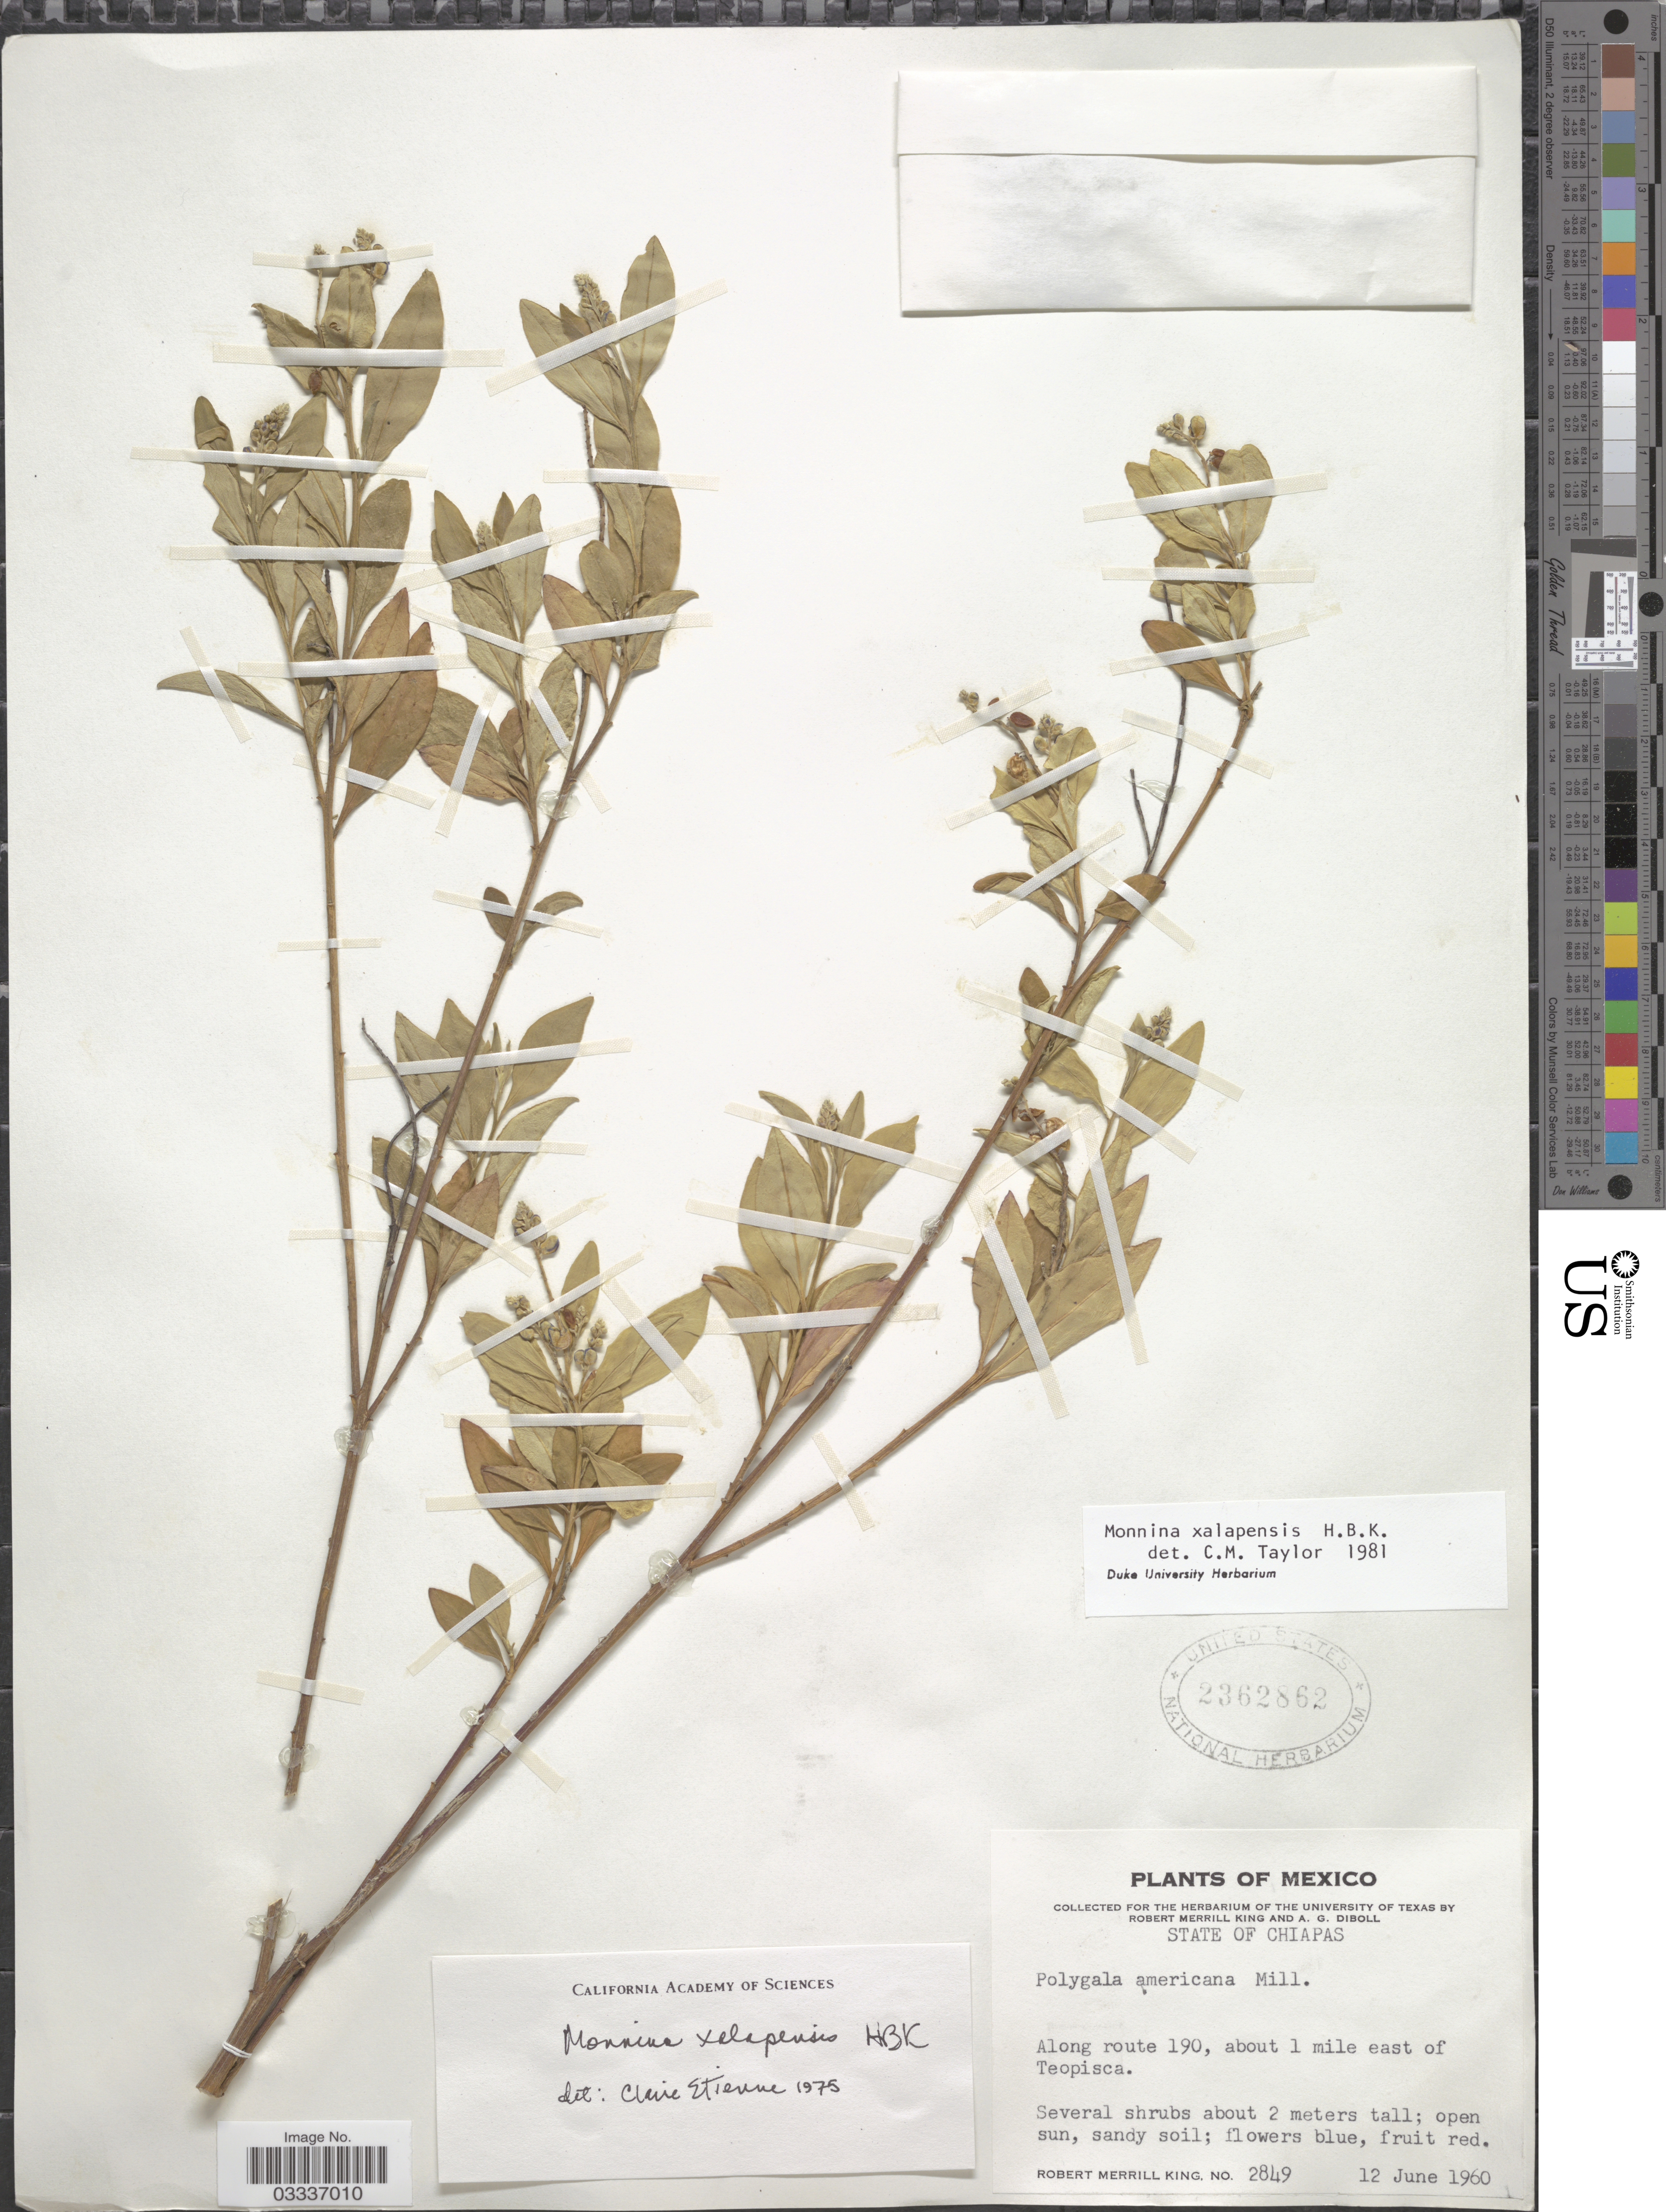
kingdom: Plantae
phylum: Tracheophyta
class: Magnoliopsida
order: Fabales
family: Polygalaceae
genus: Monnina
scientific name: Monnina xalapensis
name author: Kunth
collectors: R. M. King & A. Diboll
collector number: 2849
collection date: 1960-06-12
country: Mexico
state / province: Chiapas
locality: Along route 190, about 1 mile east of Teopisca.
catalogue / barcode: US 2362862